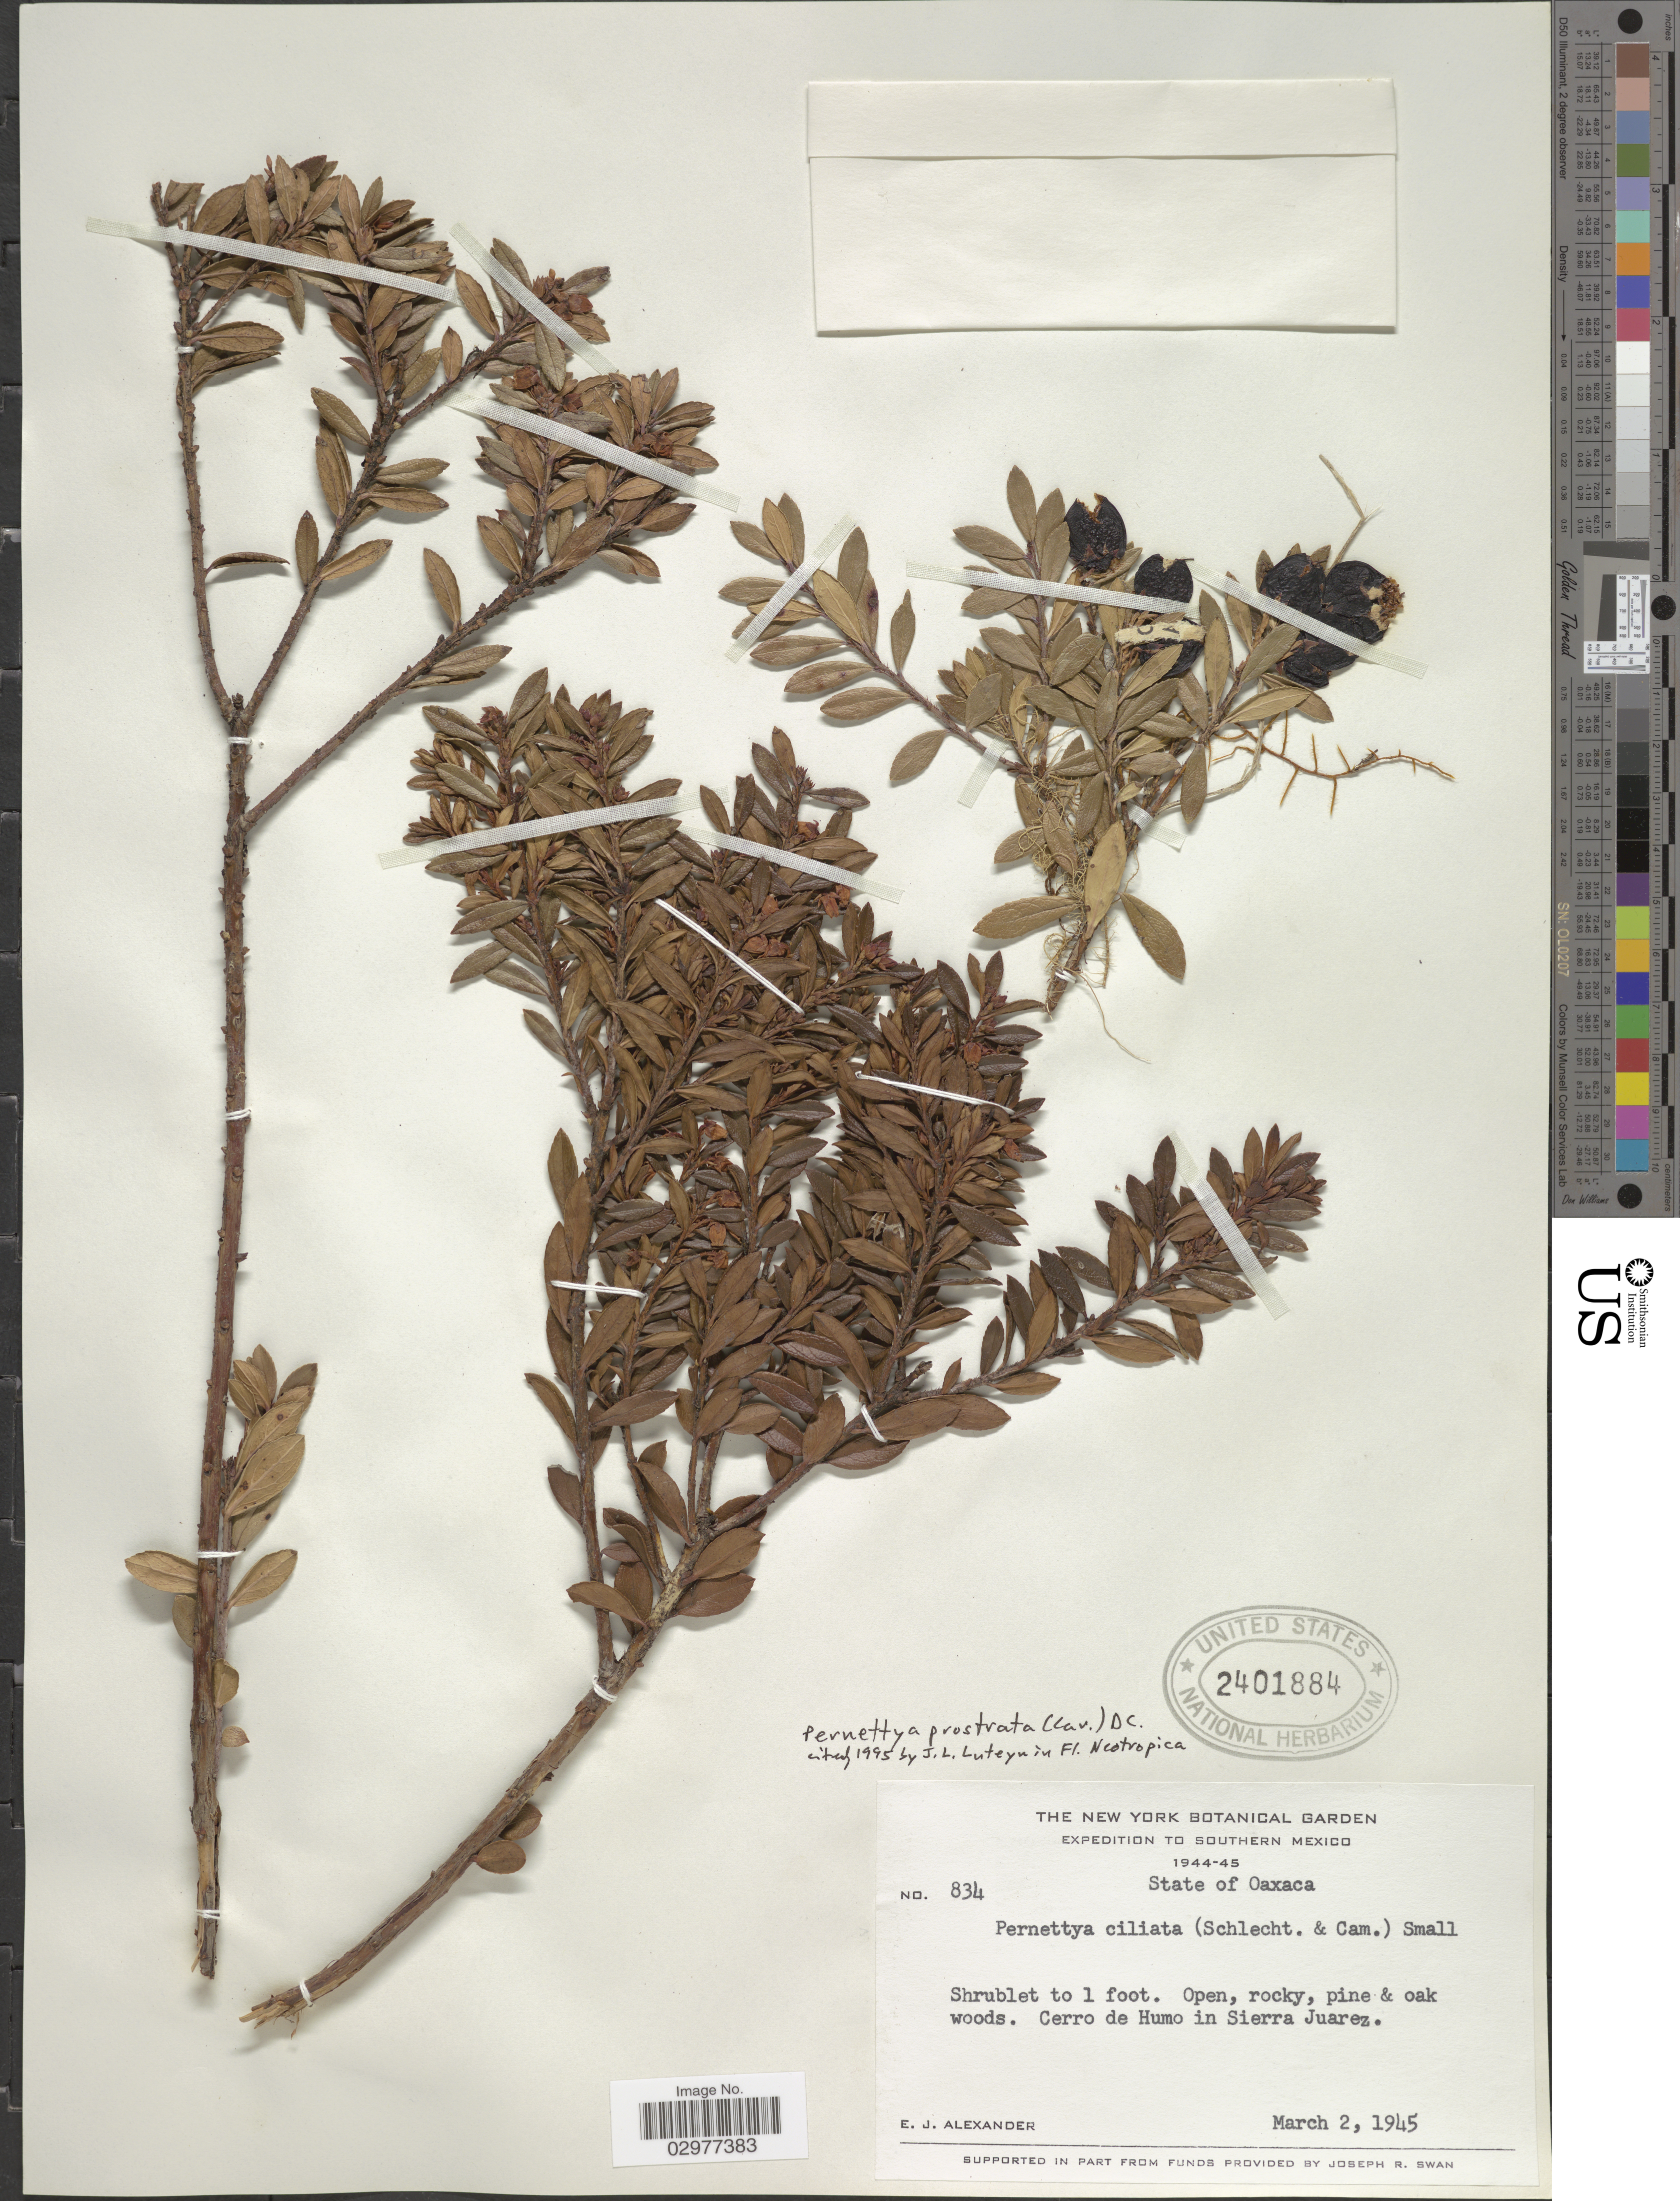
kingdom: Plantae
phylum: Tracheophyta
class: Magnoliopsida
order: Ericales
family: Ericaceae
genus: Pernettya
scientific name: Pernettya prostrata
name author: (Cav.) DC.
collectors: E. J. Alexander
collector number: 834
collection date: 1945-03-02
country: Mexico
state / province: Oaxaca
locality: Southern Mexcio. Cerro de Humo in Sierra Juarez.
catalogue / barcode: US 2401884